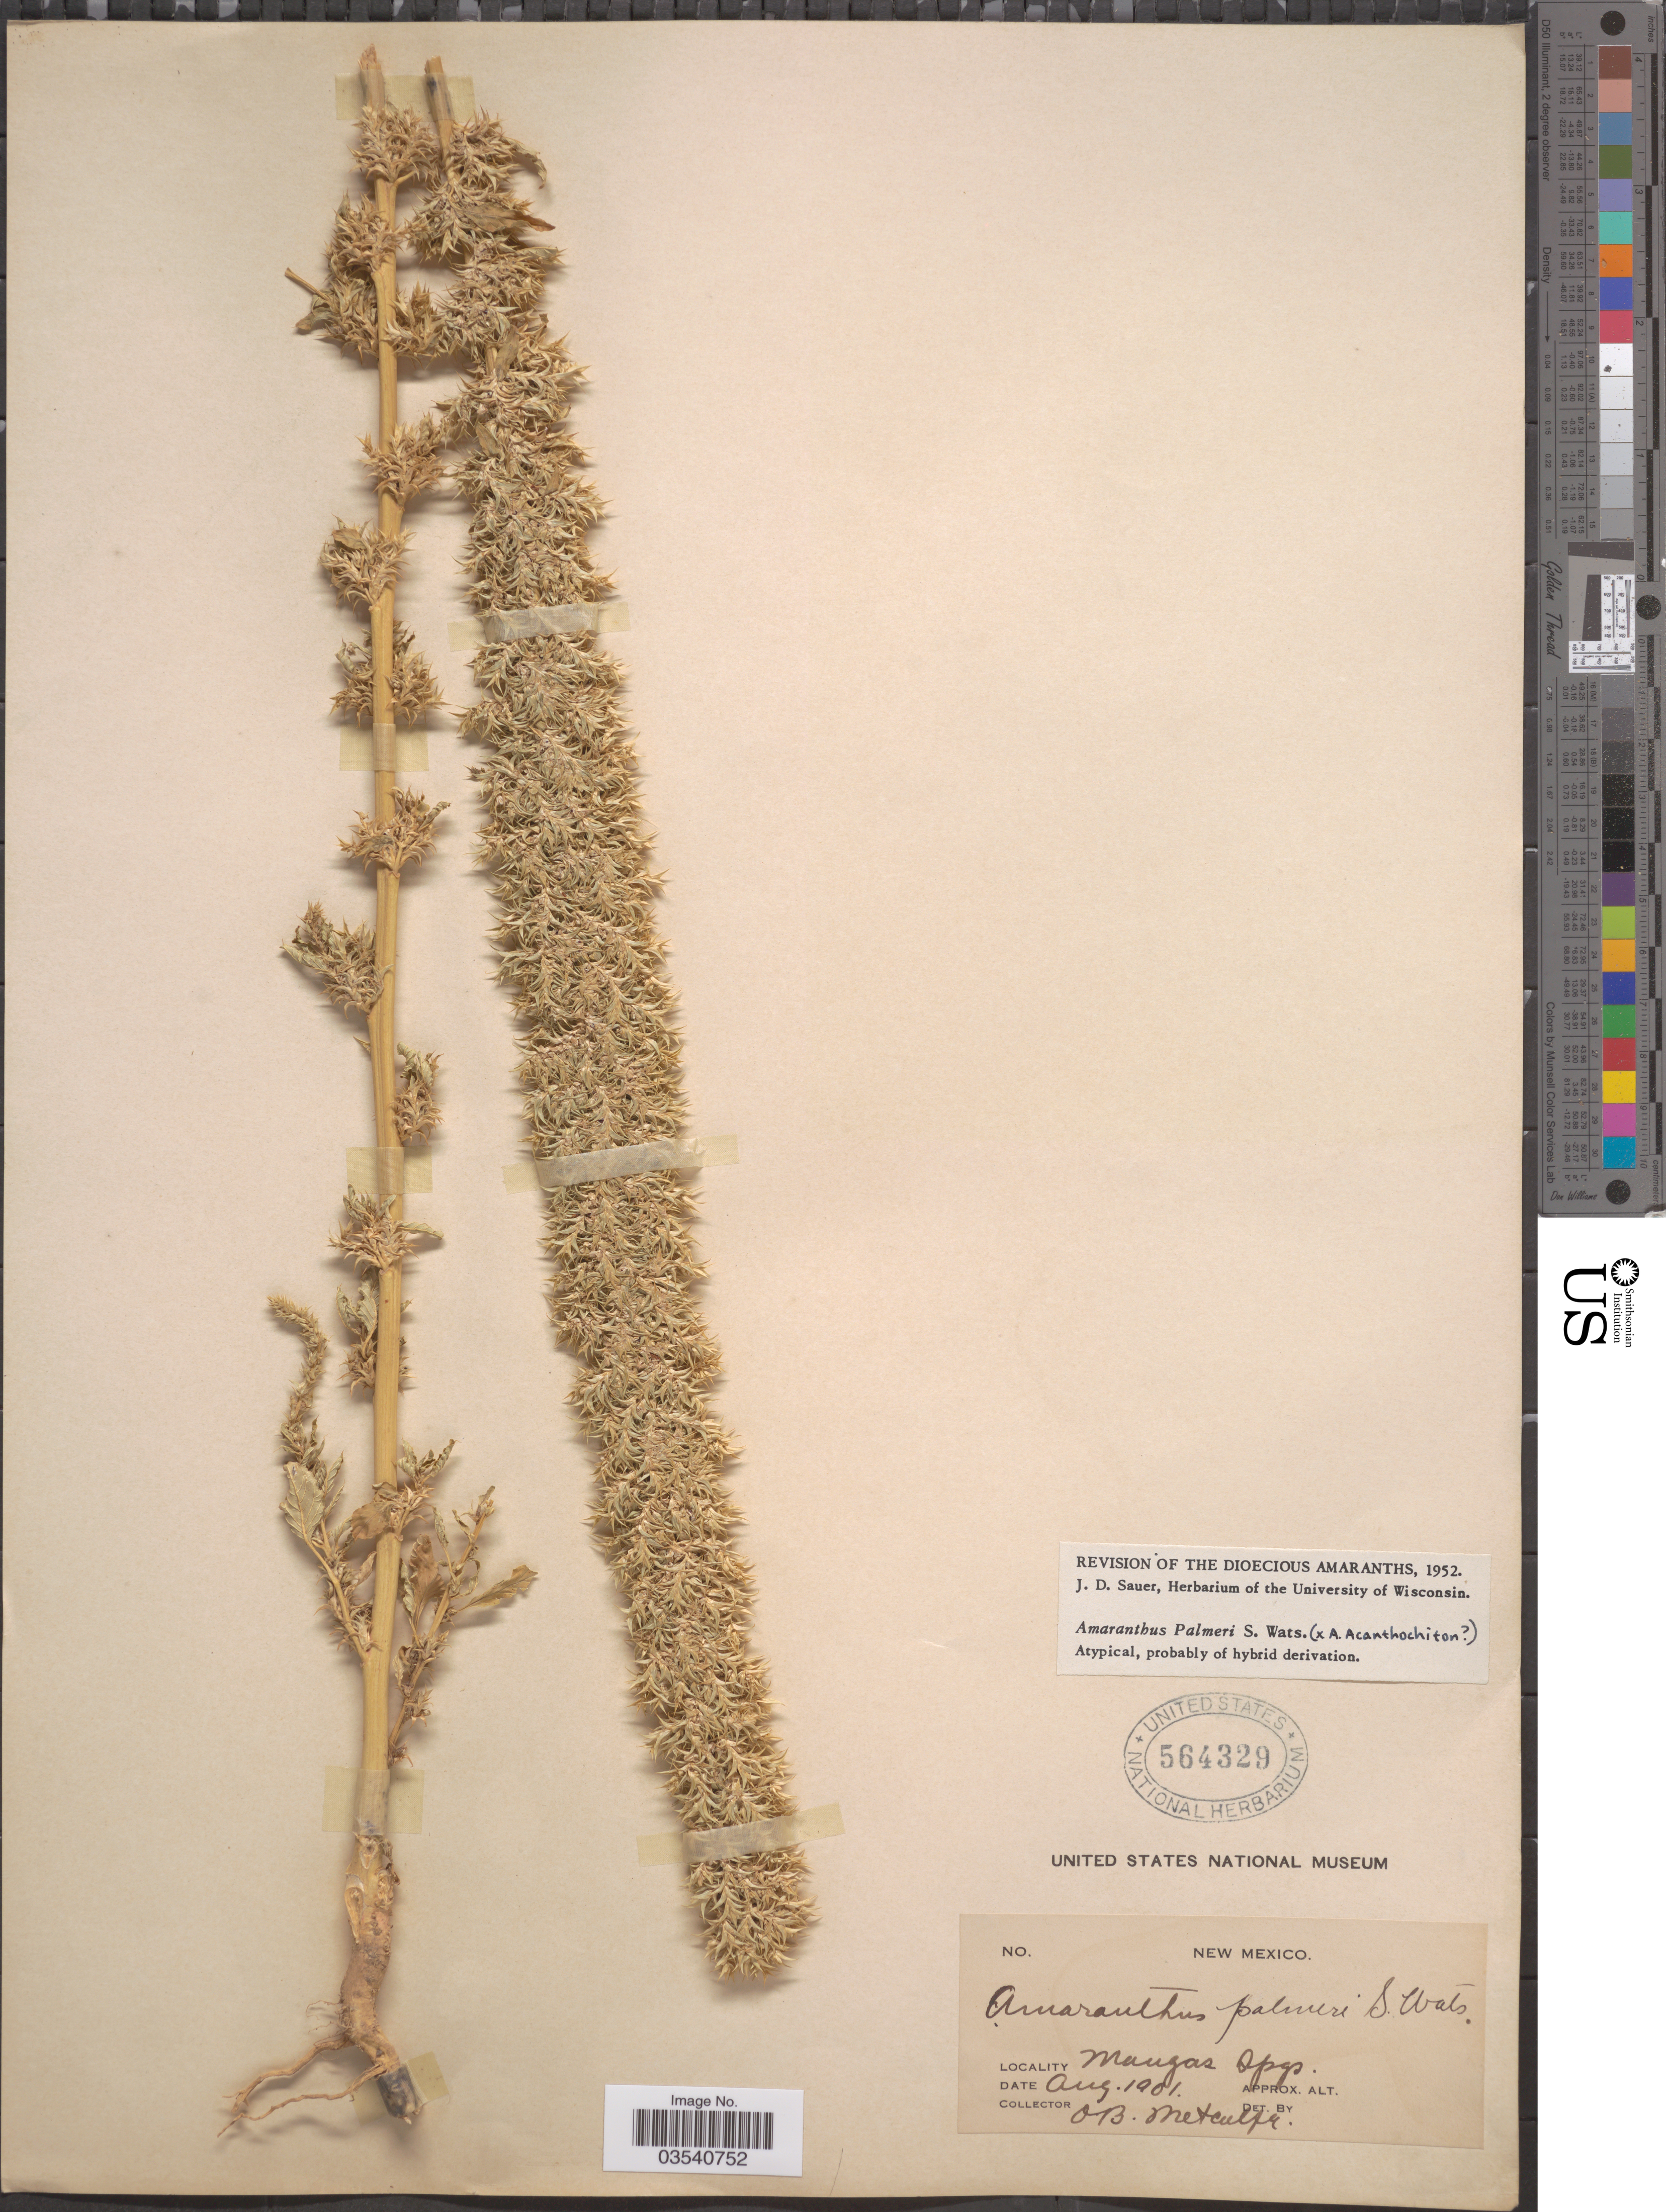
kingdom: Plantae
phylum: Tracheophyta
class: Magnoliopsida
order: Caryophyllales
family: Amaranthaceae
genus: Amaranthus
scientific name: Amaranthus palmeri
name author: S. Watson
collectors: O. B. Metcalfe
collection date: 1901-08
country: United States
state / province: New Mexico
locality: Mangas Spgs.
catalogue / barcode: US 564329